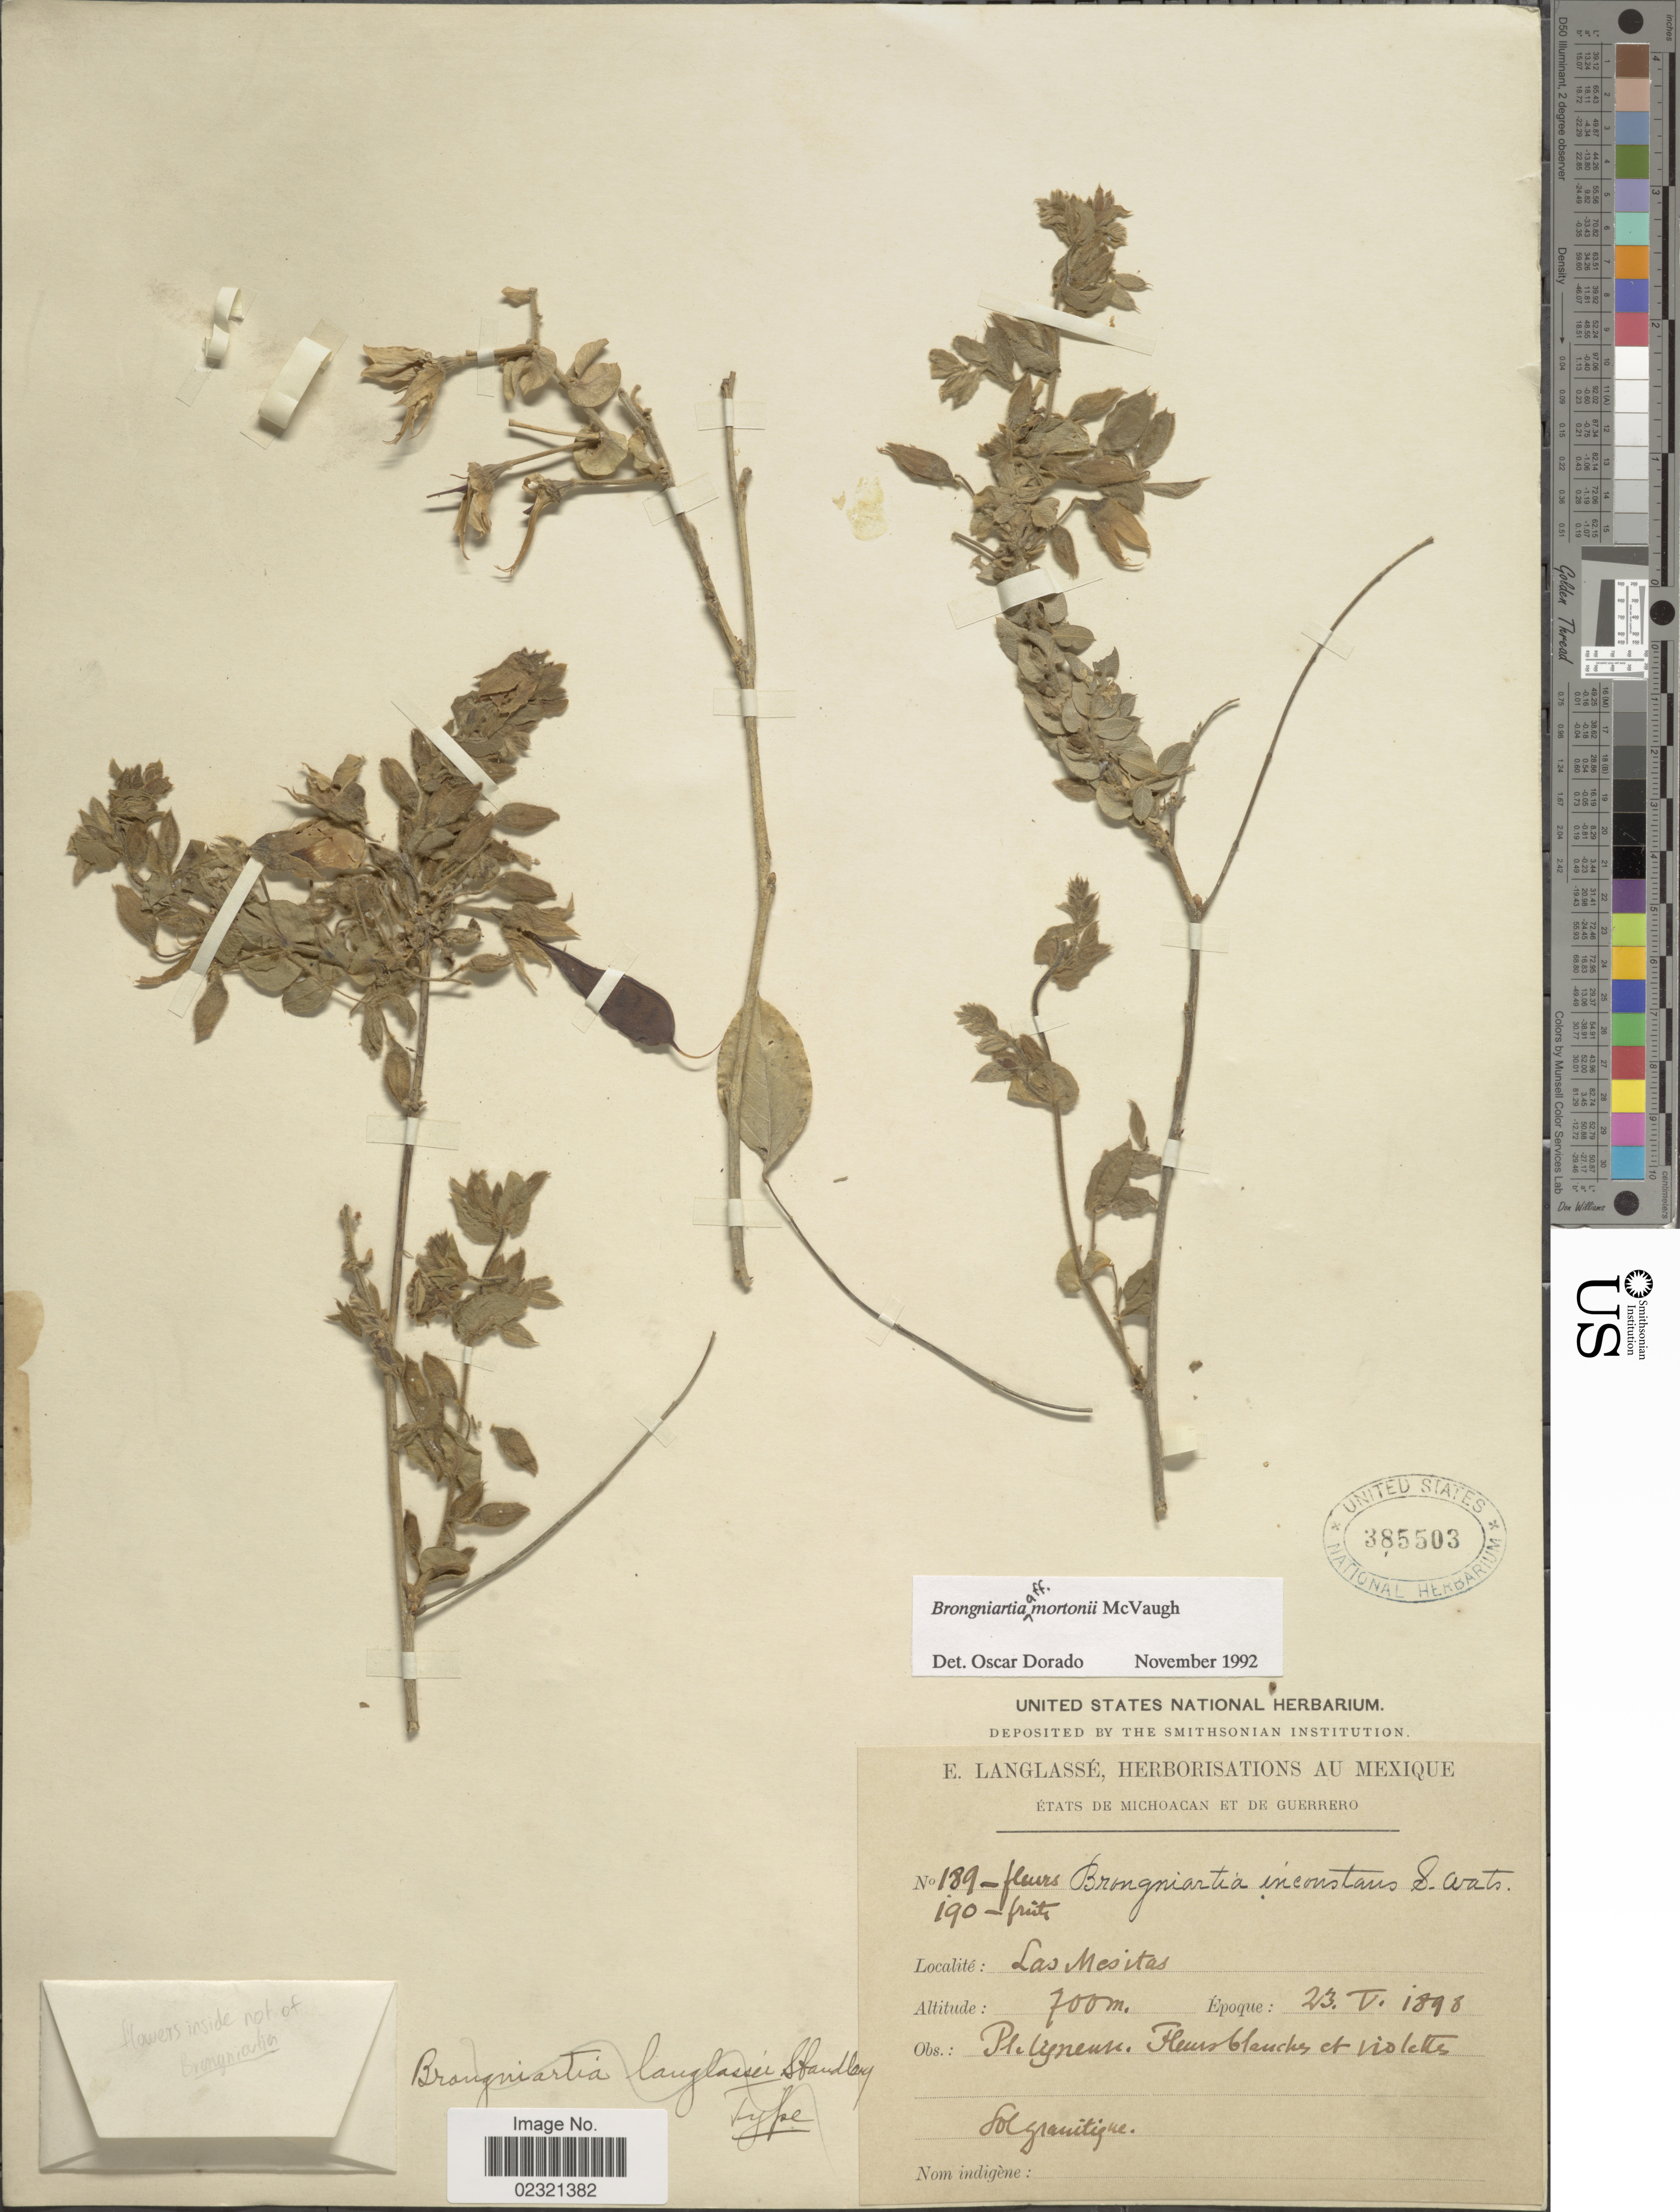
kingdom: Plantae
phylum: Tracheophyta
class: Magnoliopsida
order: Fabales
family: Fabaceae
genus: Brongniartia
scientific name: Brongniartia mortonii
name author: McVaugh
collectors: E. Langlassé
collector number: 189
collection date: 1898-05-23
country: Mexico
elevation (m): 700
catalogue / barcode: US 385503